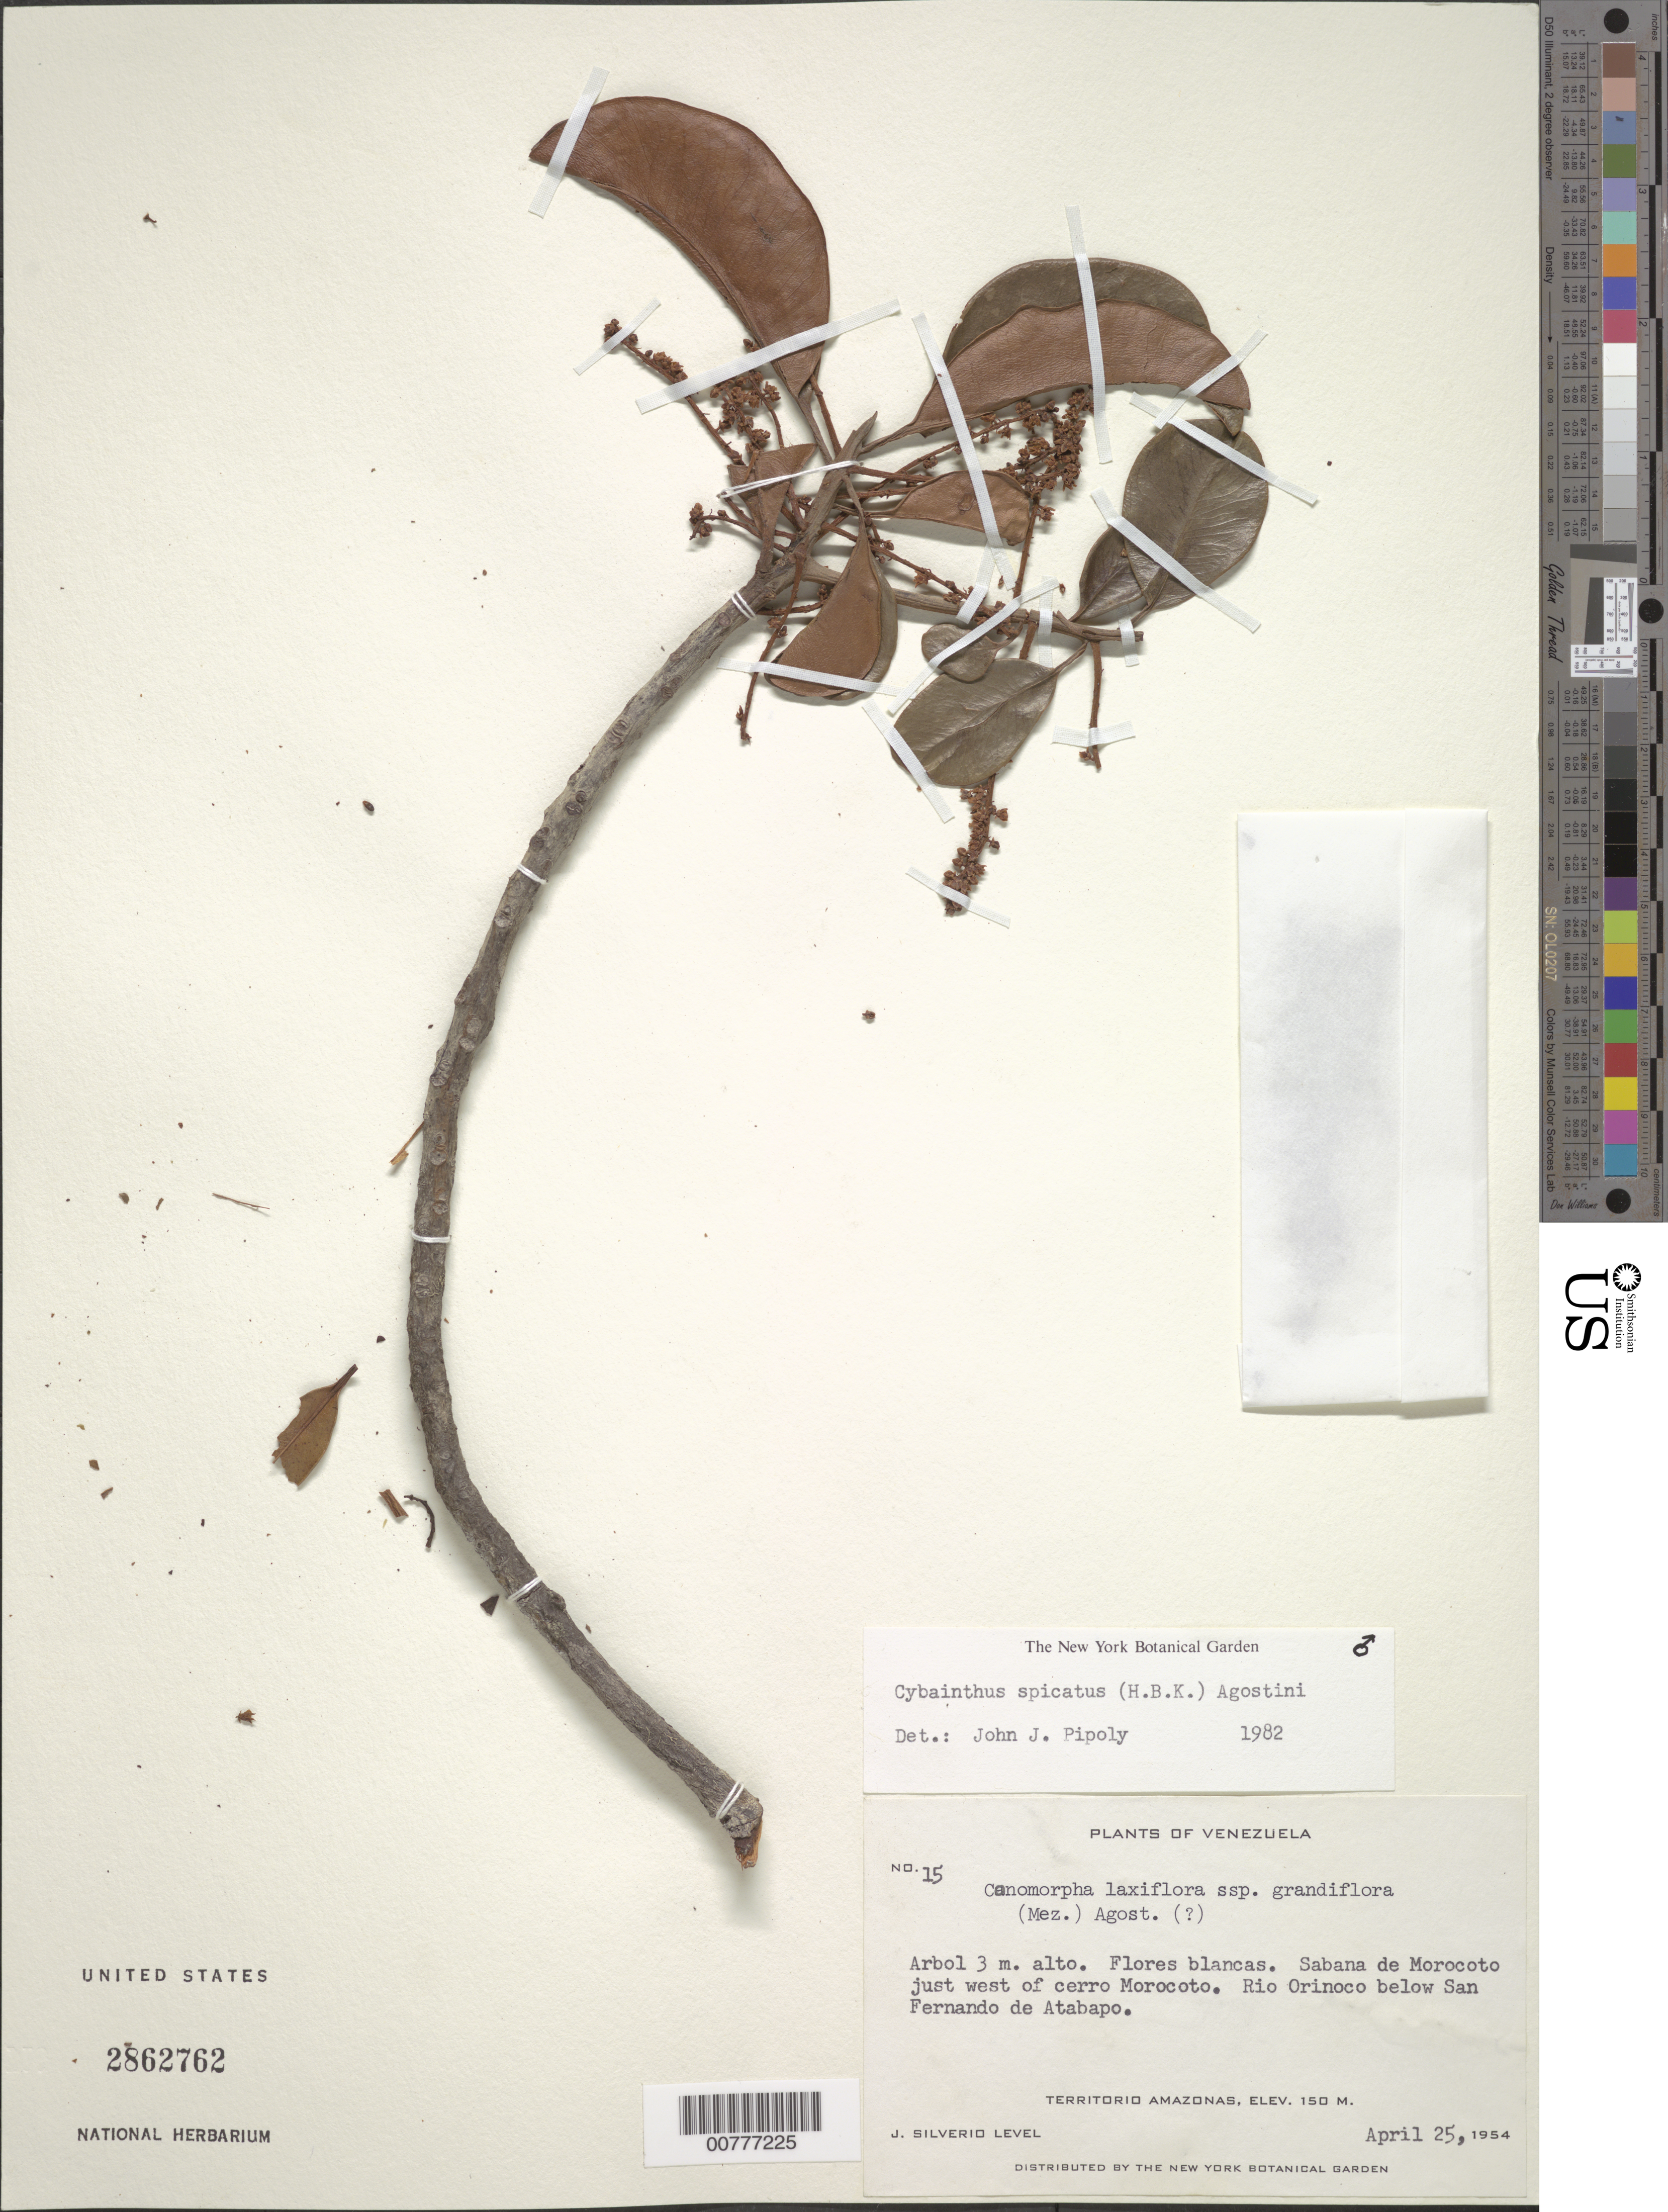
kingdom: Plantae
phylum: Tracheophyta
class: Magnoliopsida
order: Ericales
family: Primulaceae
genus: Cybianthus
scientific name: Cybianthus spicatus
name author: (Kunth) G. Agostini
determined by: Pipoly, J. J., III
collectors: J. Silverio L.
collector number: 15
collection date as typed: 25-Apr-54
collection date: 1954-04-25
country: Venezuela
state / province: Amazonas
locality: Río Orinoco, Sabana de Morocoto, W of Cerro Morocoto, below San Fernando de Atabapo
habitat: Savanna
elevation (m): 150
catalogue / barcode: US 2862762